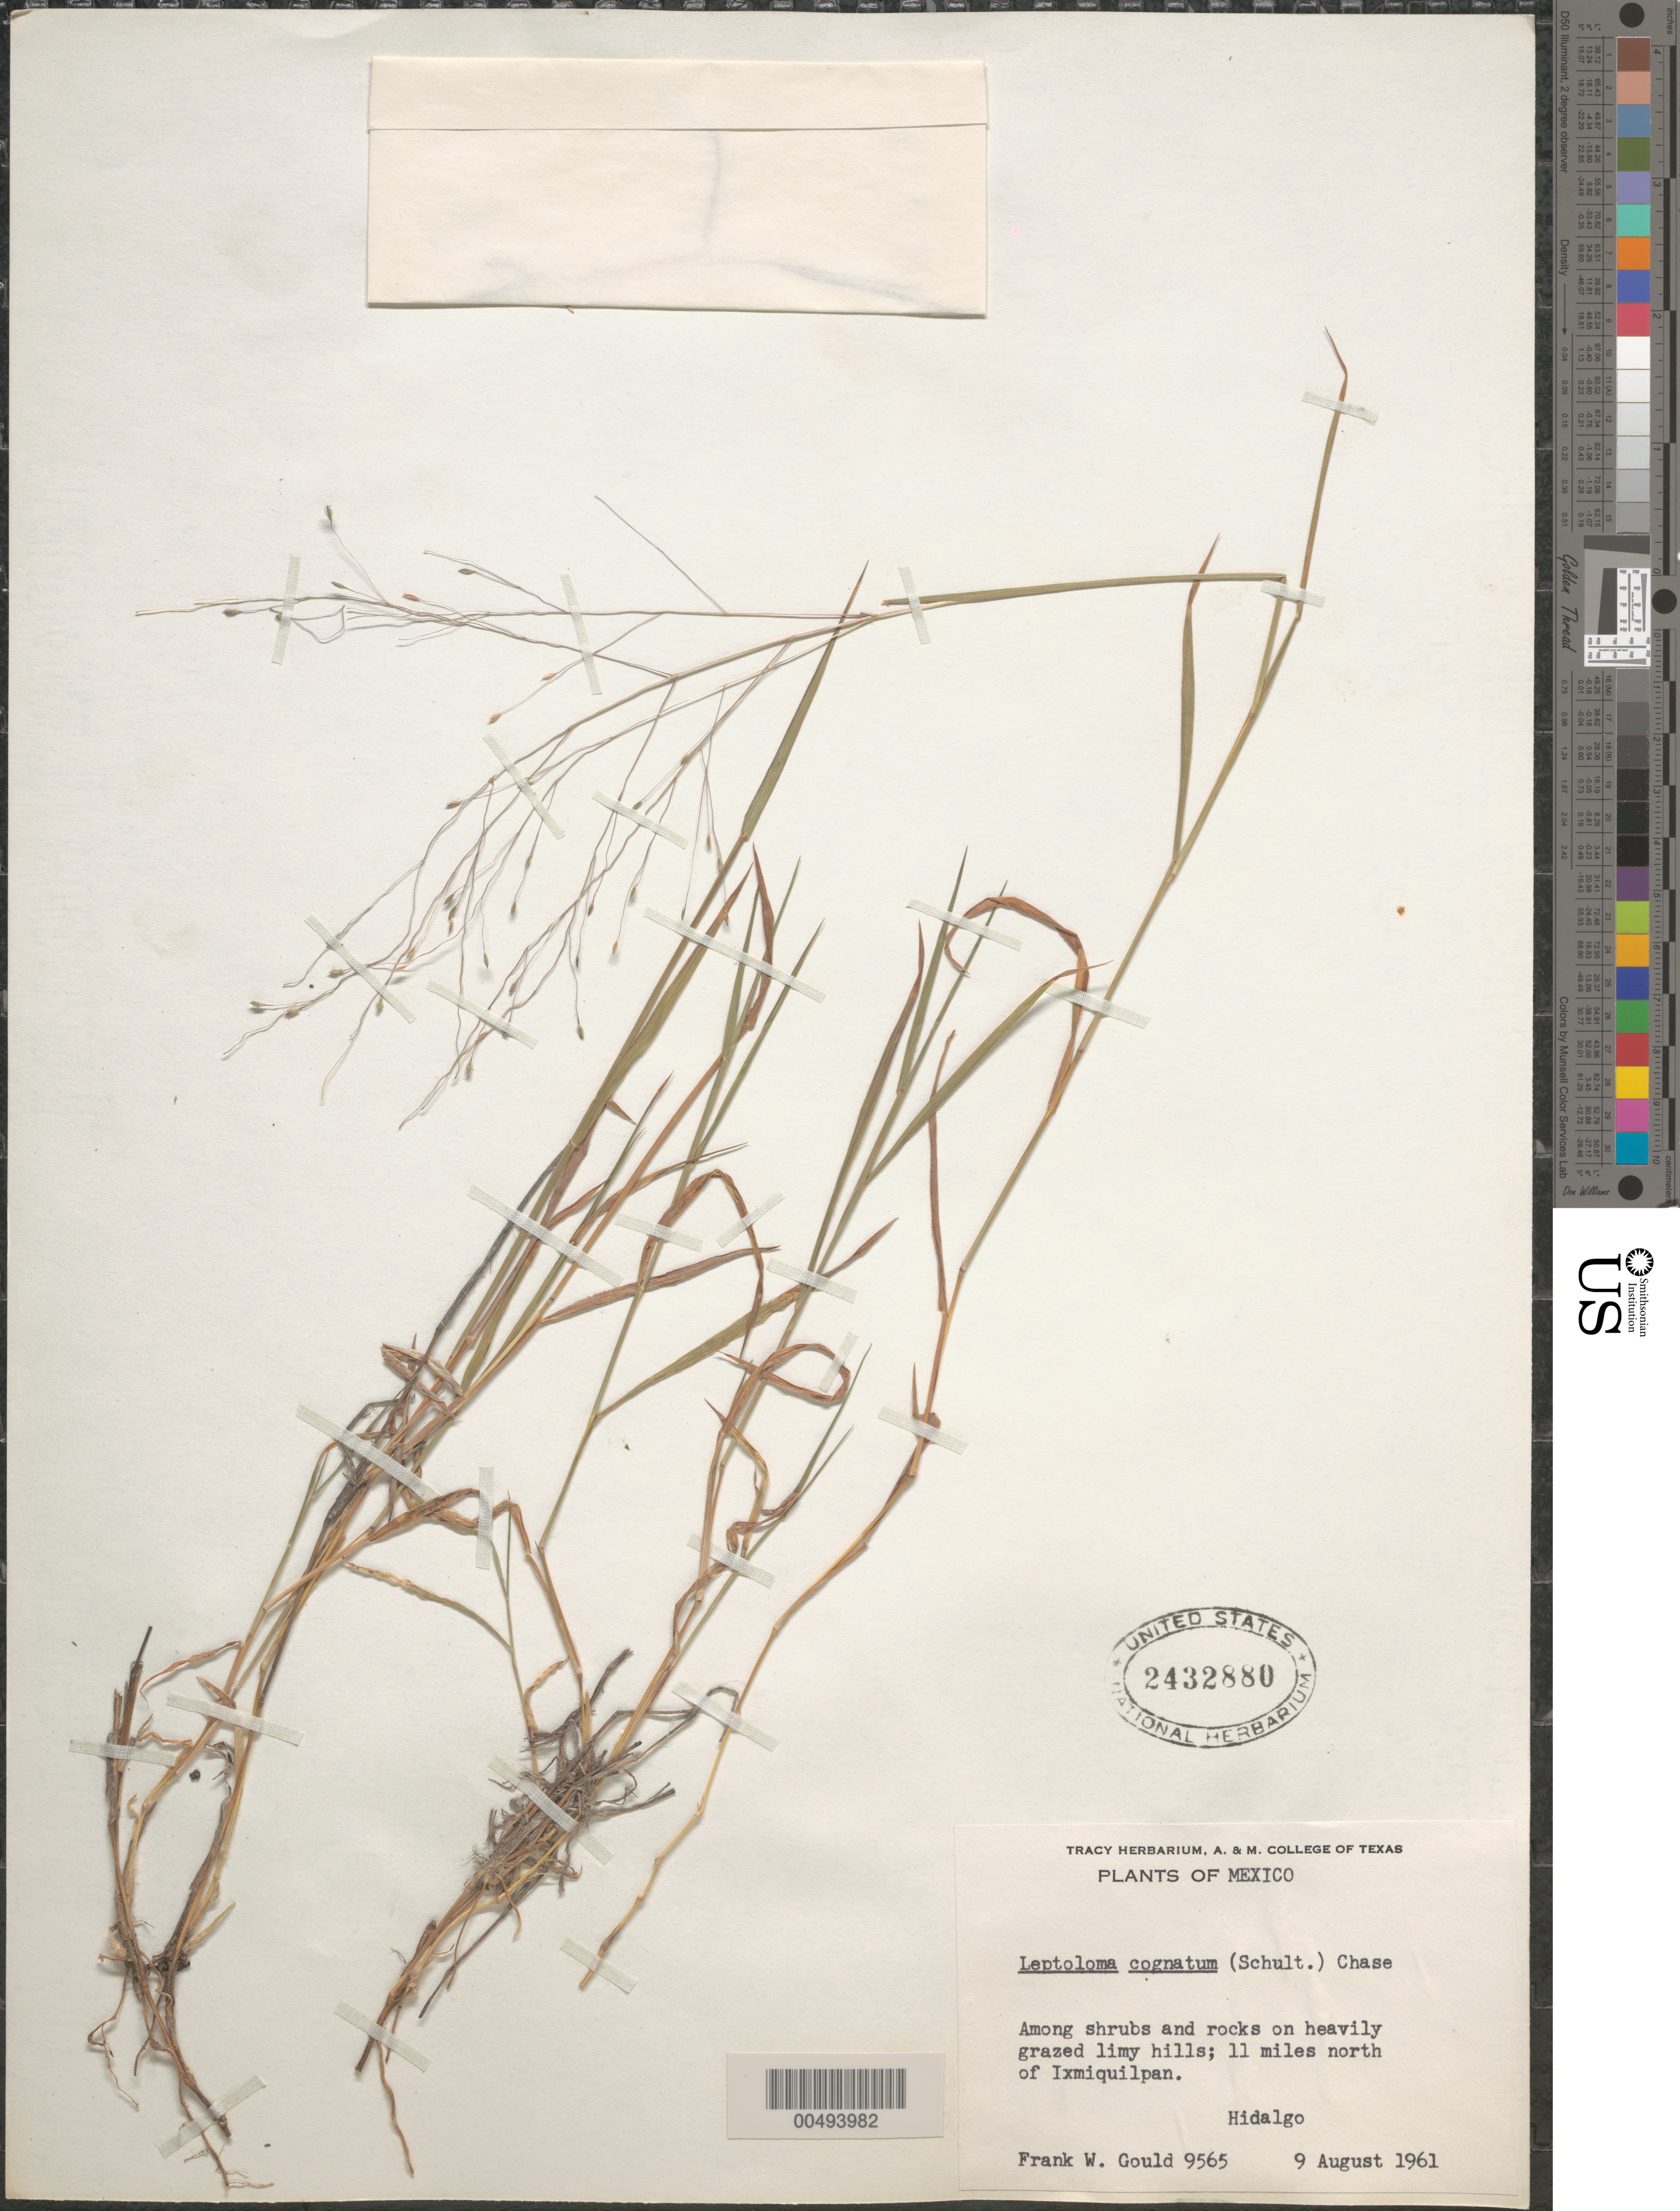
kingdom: Plantae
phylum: Tracheophyta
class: Liliopsida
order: Poales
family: Poaceae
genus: Leptoloma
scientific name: Leptoloma cognatum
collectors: F. W. Gould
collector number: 9565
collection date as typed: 9 Aug 1961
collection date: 1961-08-09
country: Mexico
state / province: Hidalgo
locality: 11 mi N of Ixmiquilpán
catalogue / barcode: US 2432880